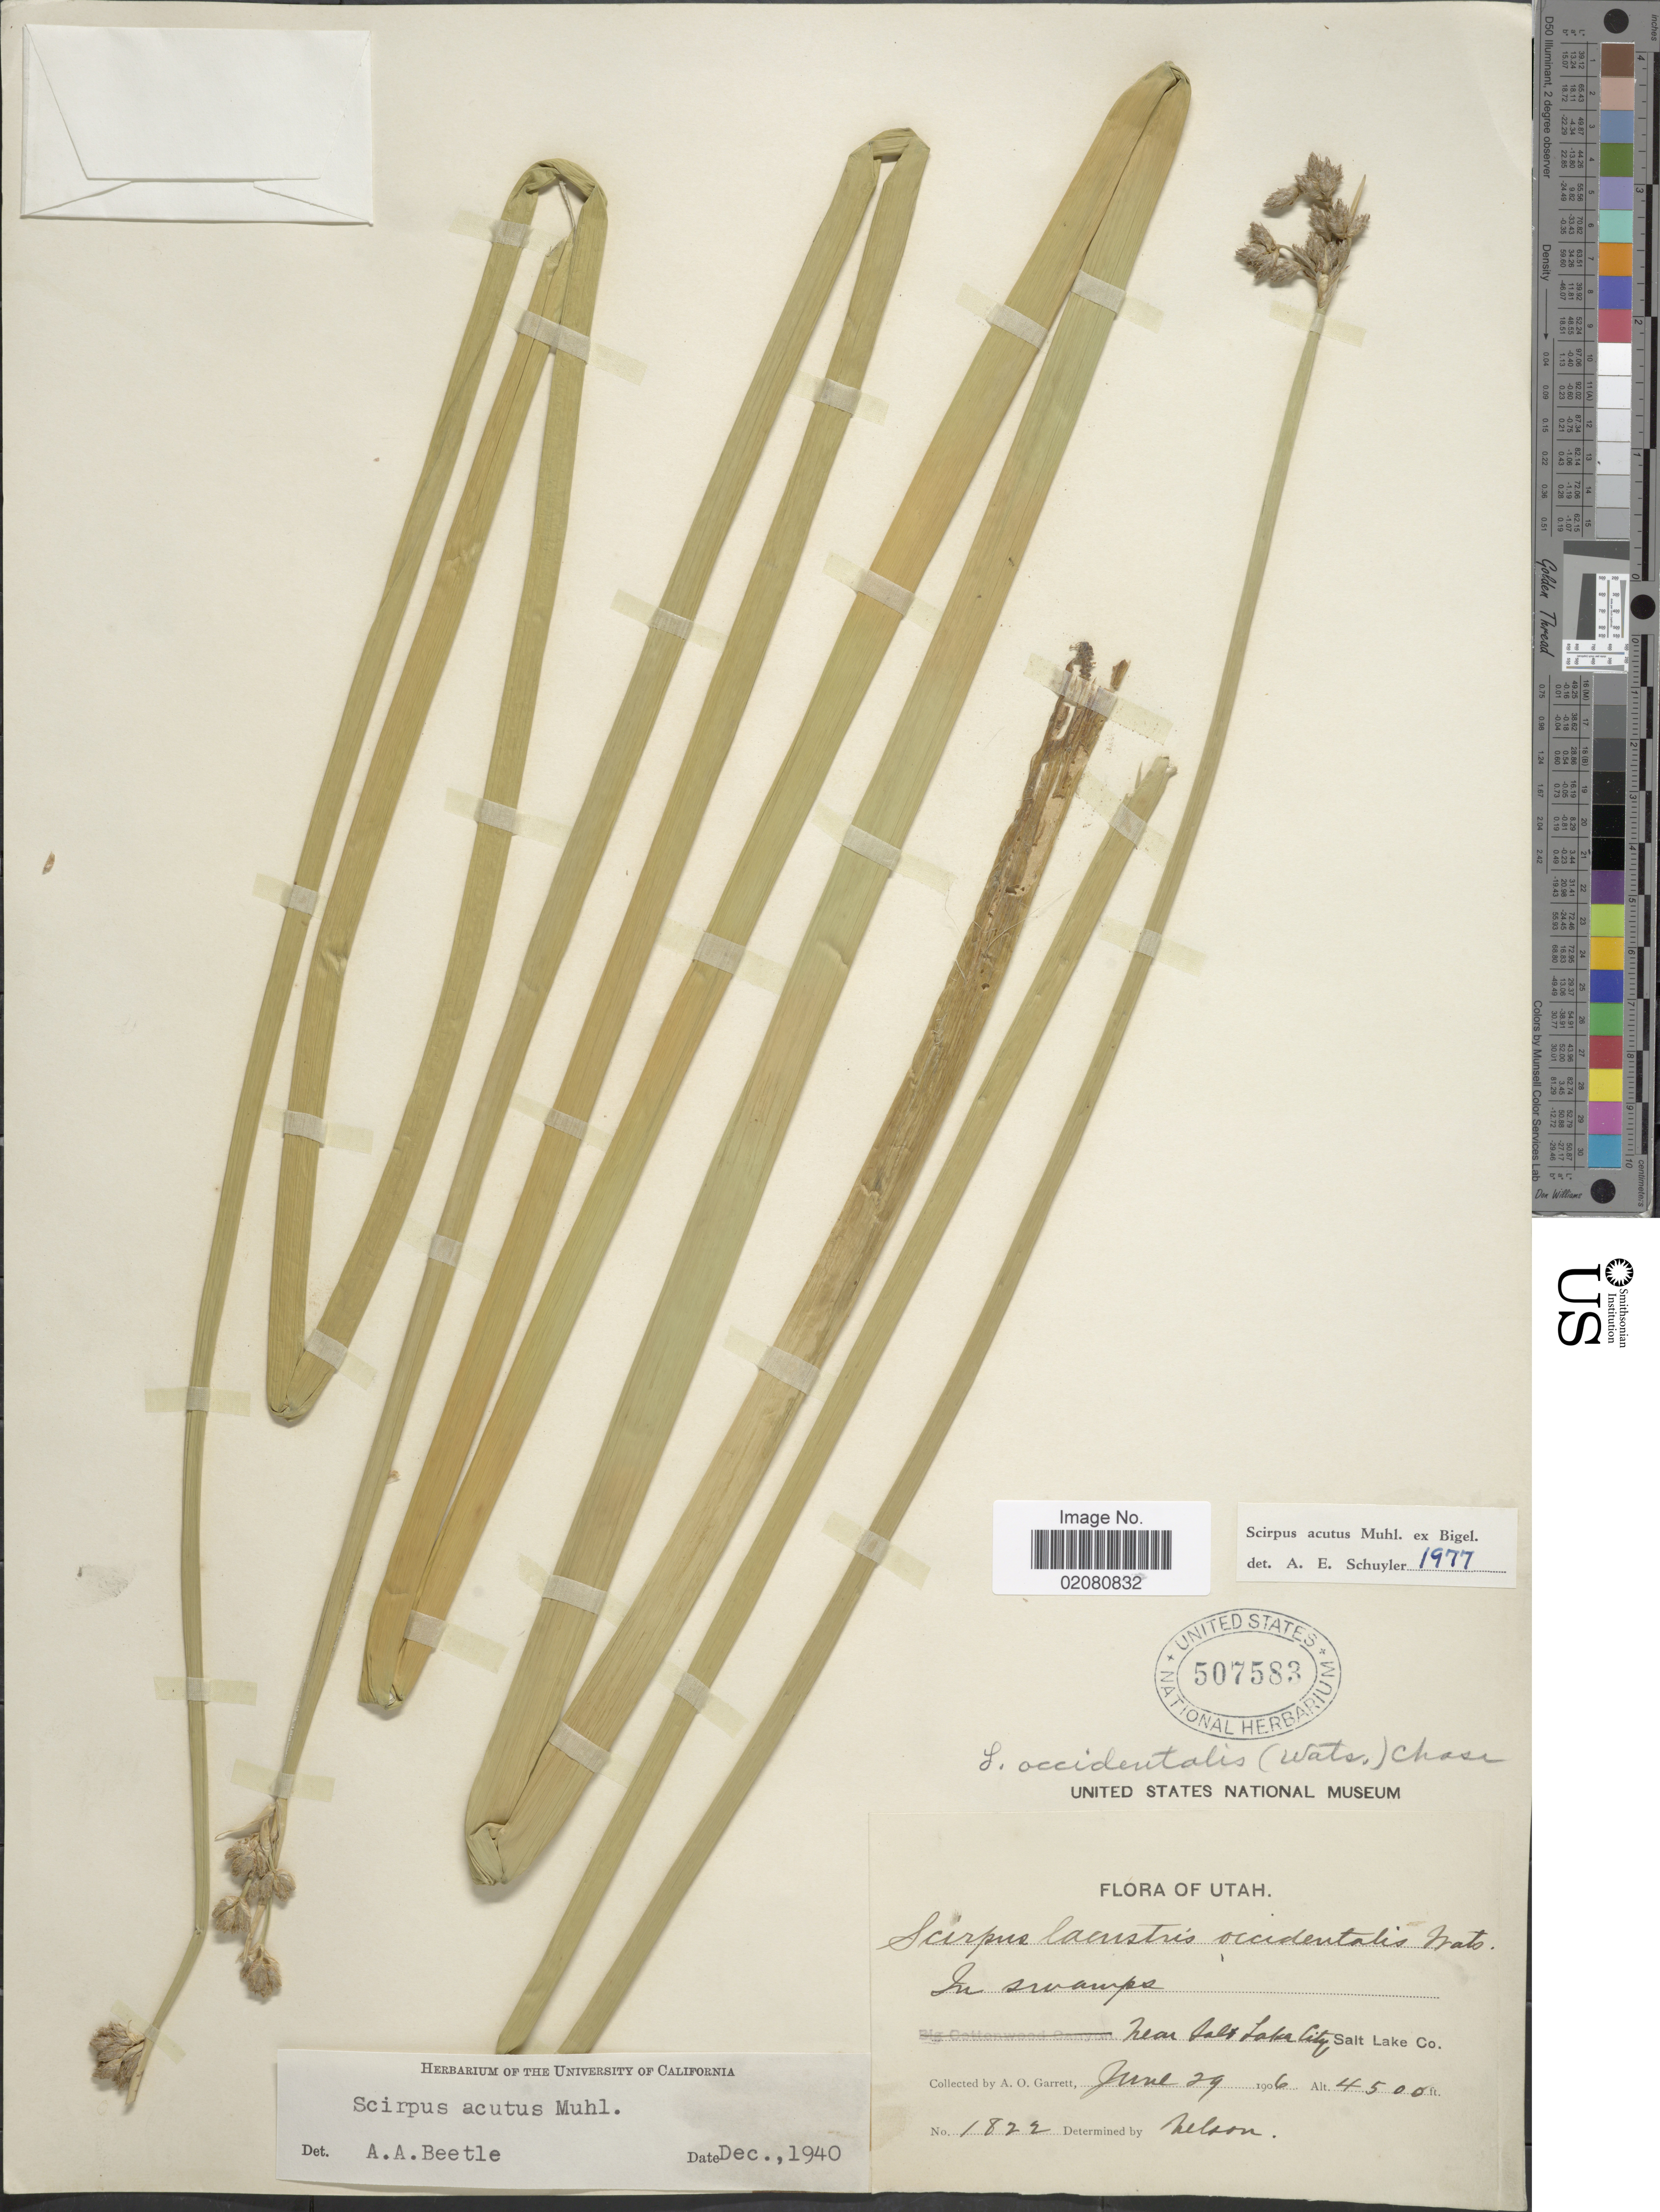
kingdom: Plantae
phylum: Tracheophyta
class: Liliopsida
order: Poales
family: Cyperaceae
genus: Schoenoplectus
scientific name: Schoenoplectus acutus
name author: (Muhl. ex Bigelow) Á. Löve & D. Löve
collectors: A. O. Garrett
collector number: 1822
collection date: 1906-06-29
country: United States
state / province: Utah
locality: In swamps. Near Salt Lake City, Salt Lake Co.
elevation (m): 1372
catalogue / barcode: US 507583